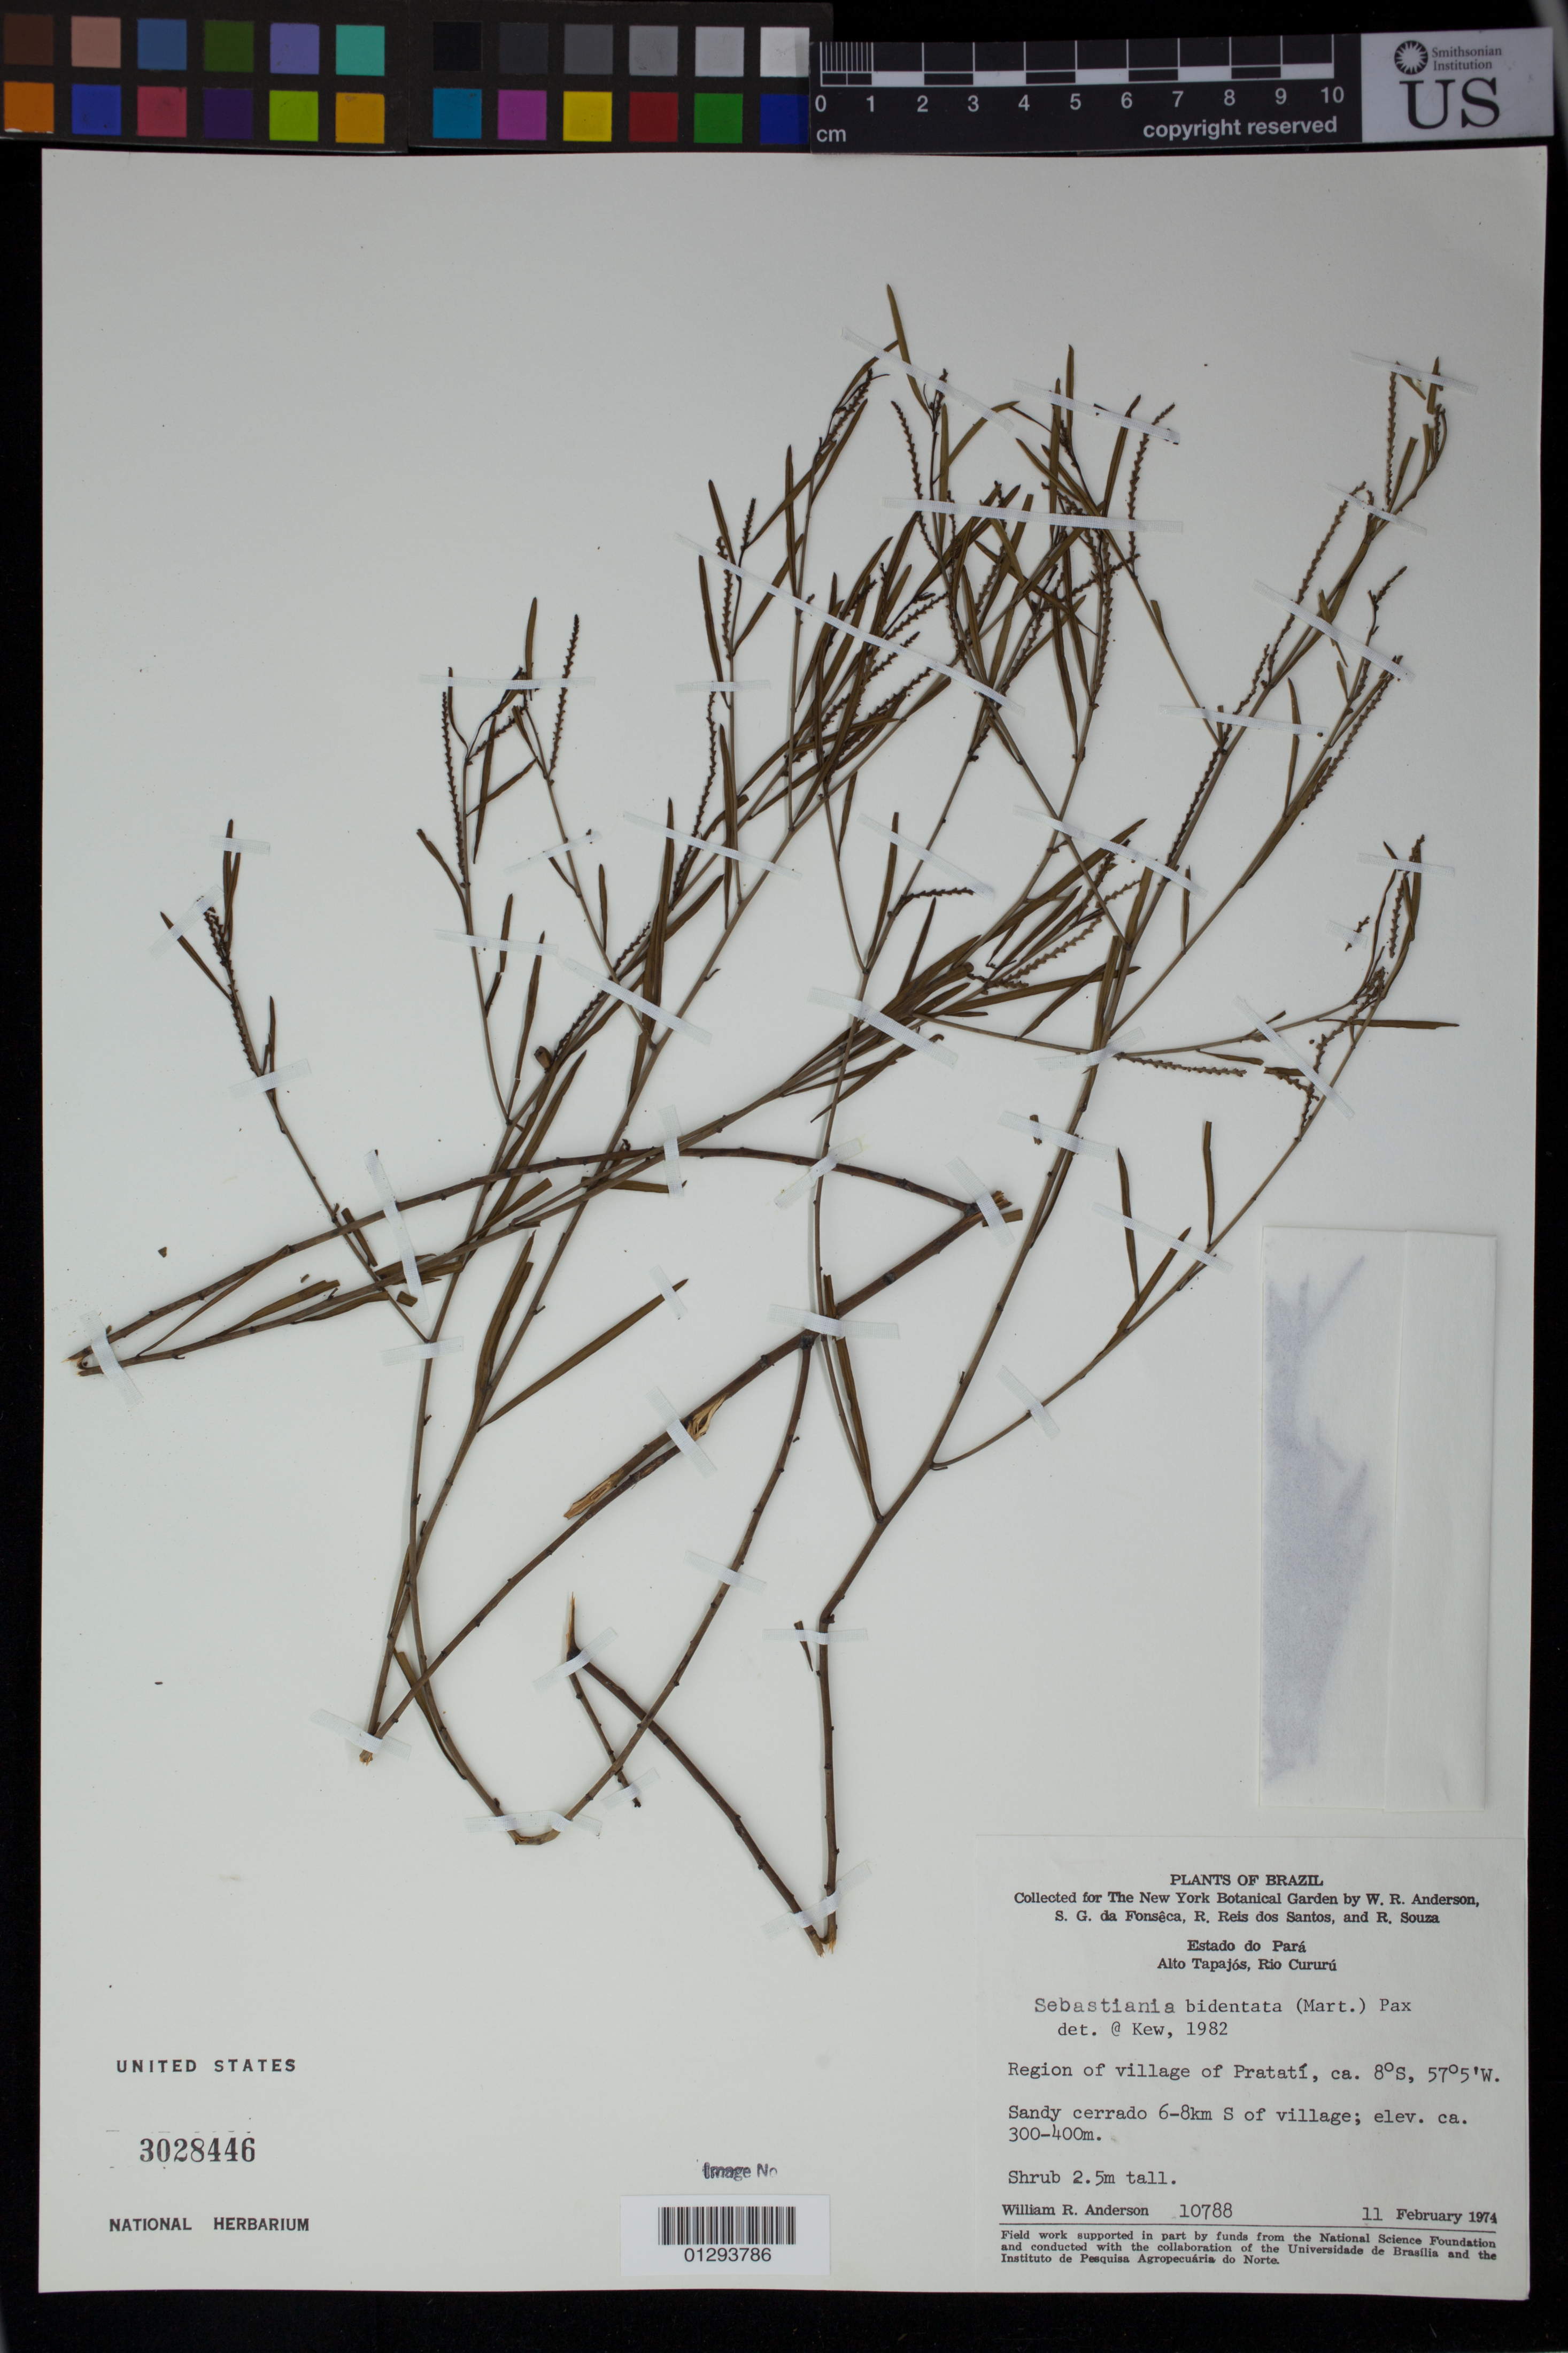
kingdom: Plantae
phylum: Tracheophyta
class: Magnoliopsida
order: Malpighiales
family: Euphorbiaceae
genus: Sebastiania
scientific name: Sebastiania bidentata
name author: (Mart. & Zucc.) Pax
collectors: W. R. Anderson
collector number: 10788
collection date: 1974-02-11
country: Brazil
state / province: Pará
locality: Alto Tapajos, Rio Cururu; Region of village of Pratati; Sandy cerrado 6-8 km S of village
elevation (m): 300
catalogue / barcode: US 3028446